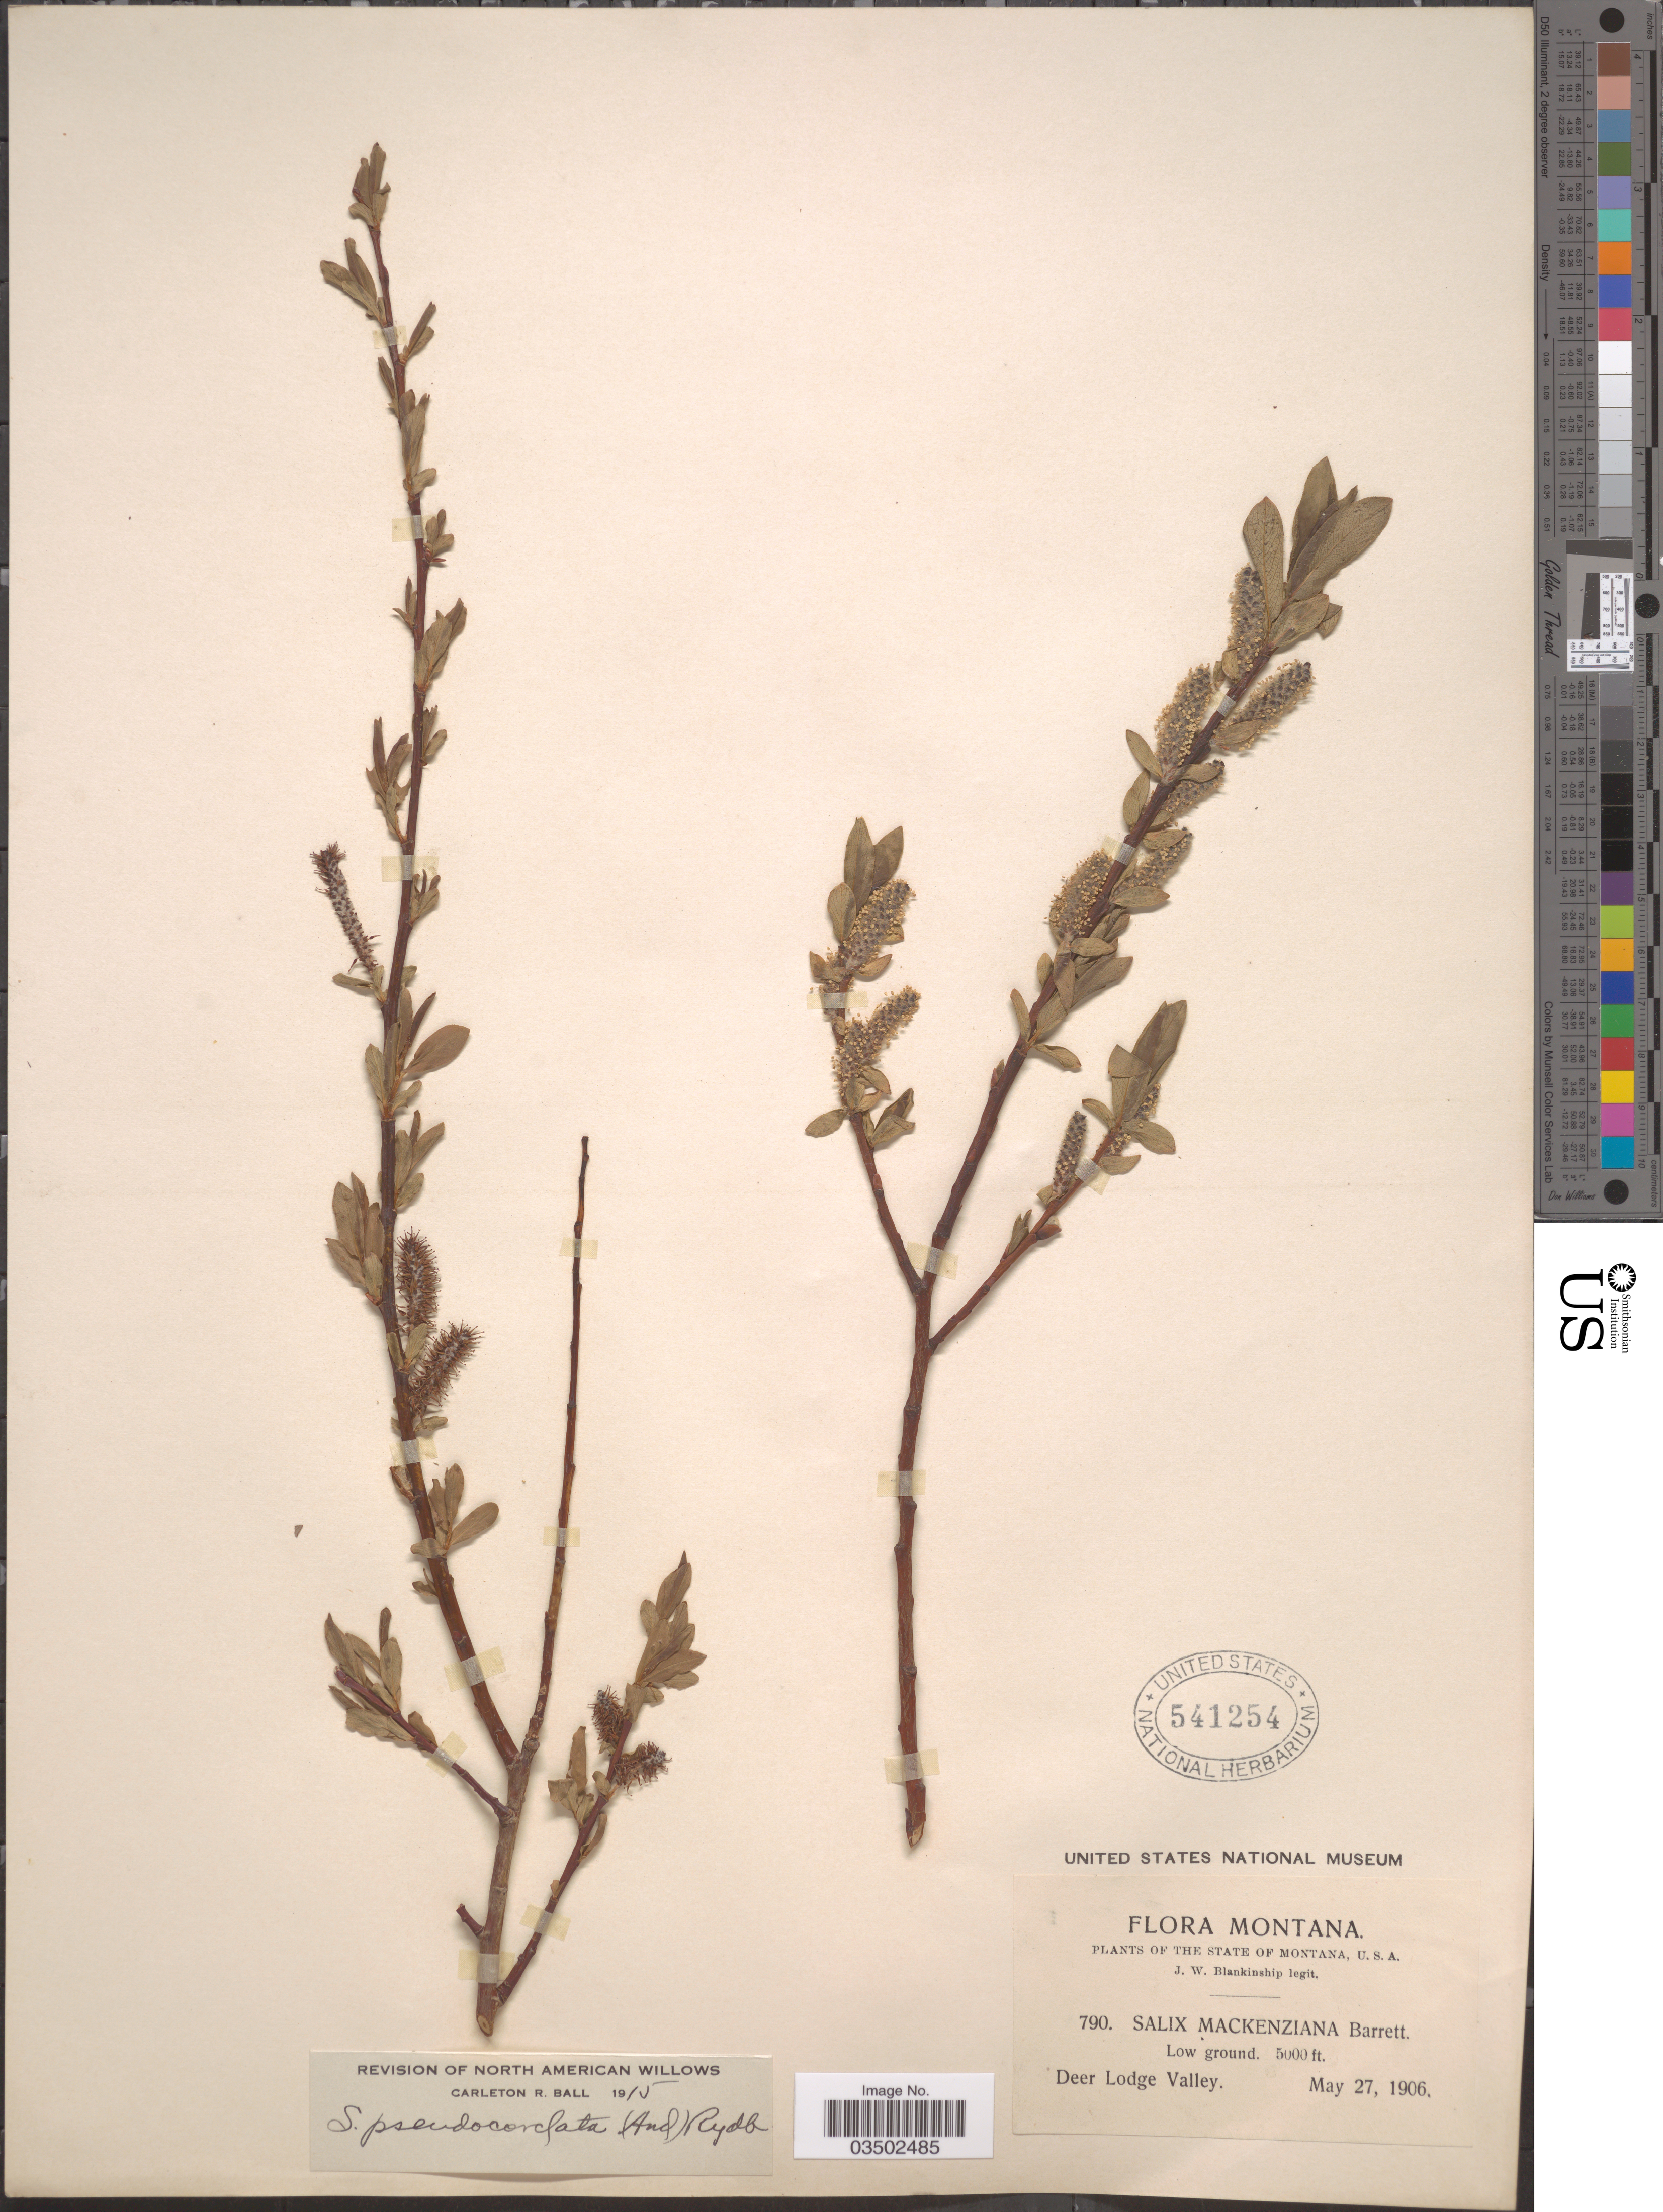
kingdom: Plantae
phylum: Tracheophyta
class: Magnoliopsida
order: Malpighiales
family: Salicaceae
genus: Salix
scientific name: Salix pseudocordata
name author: (Andersson) Andersson ex Rydb.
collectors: J. W. Blankinship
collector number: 790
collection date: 1906-05-27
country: United States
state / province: Montana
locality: U.S.A. Deer Lodge Valley.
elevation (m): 1524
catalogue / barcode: US 541254